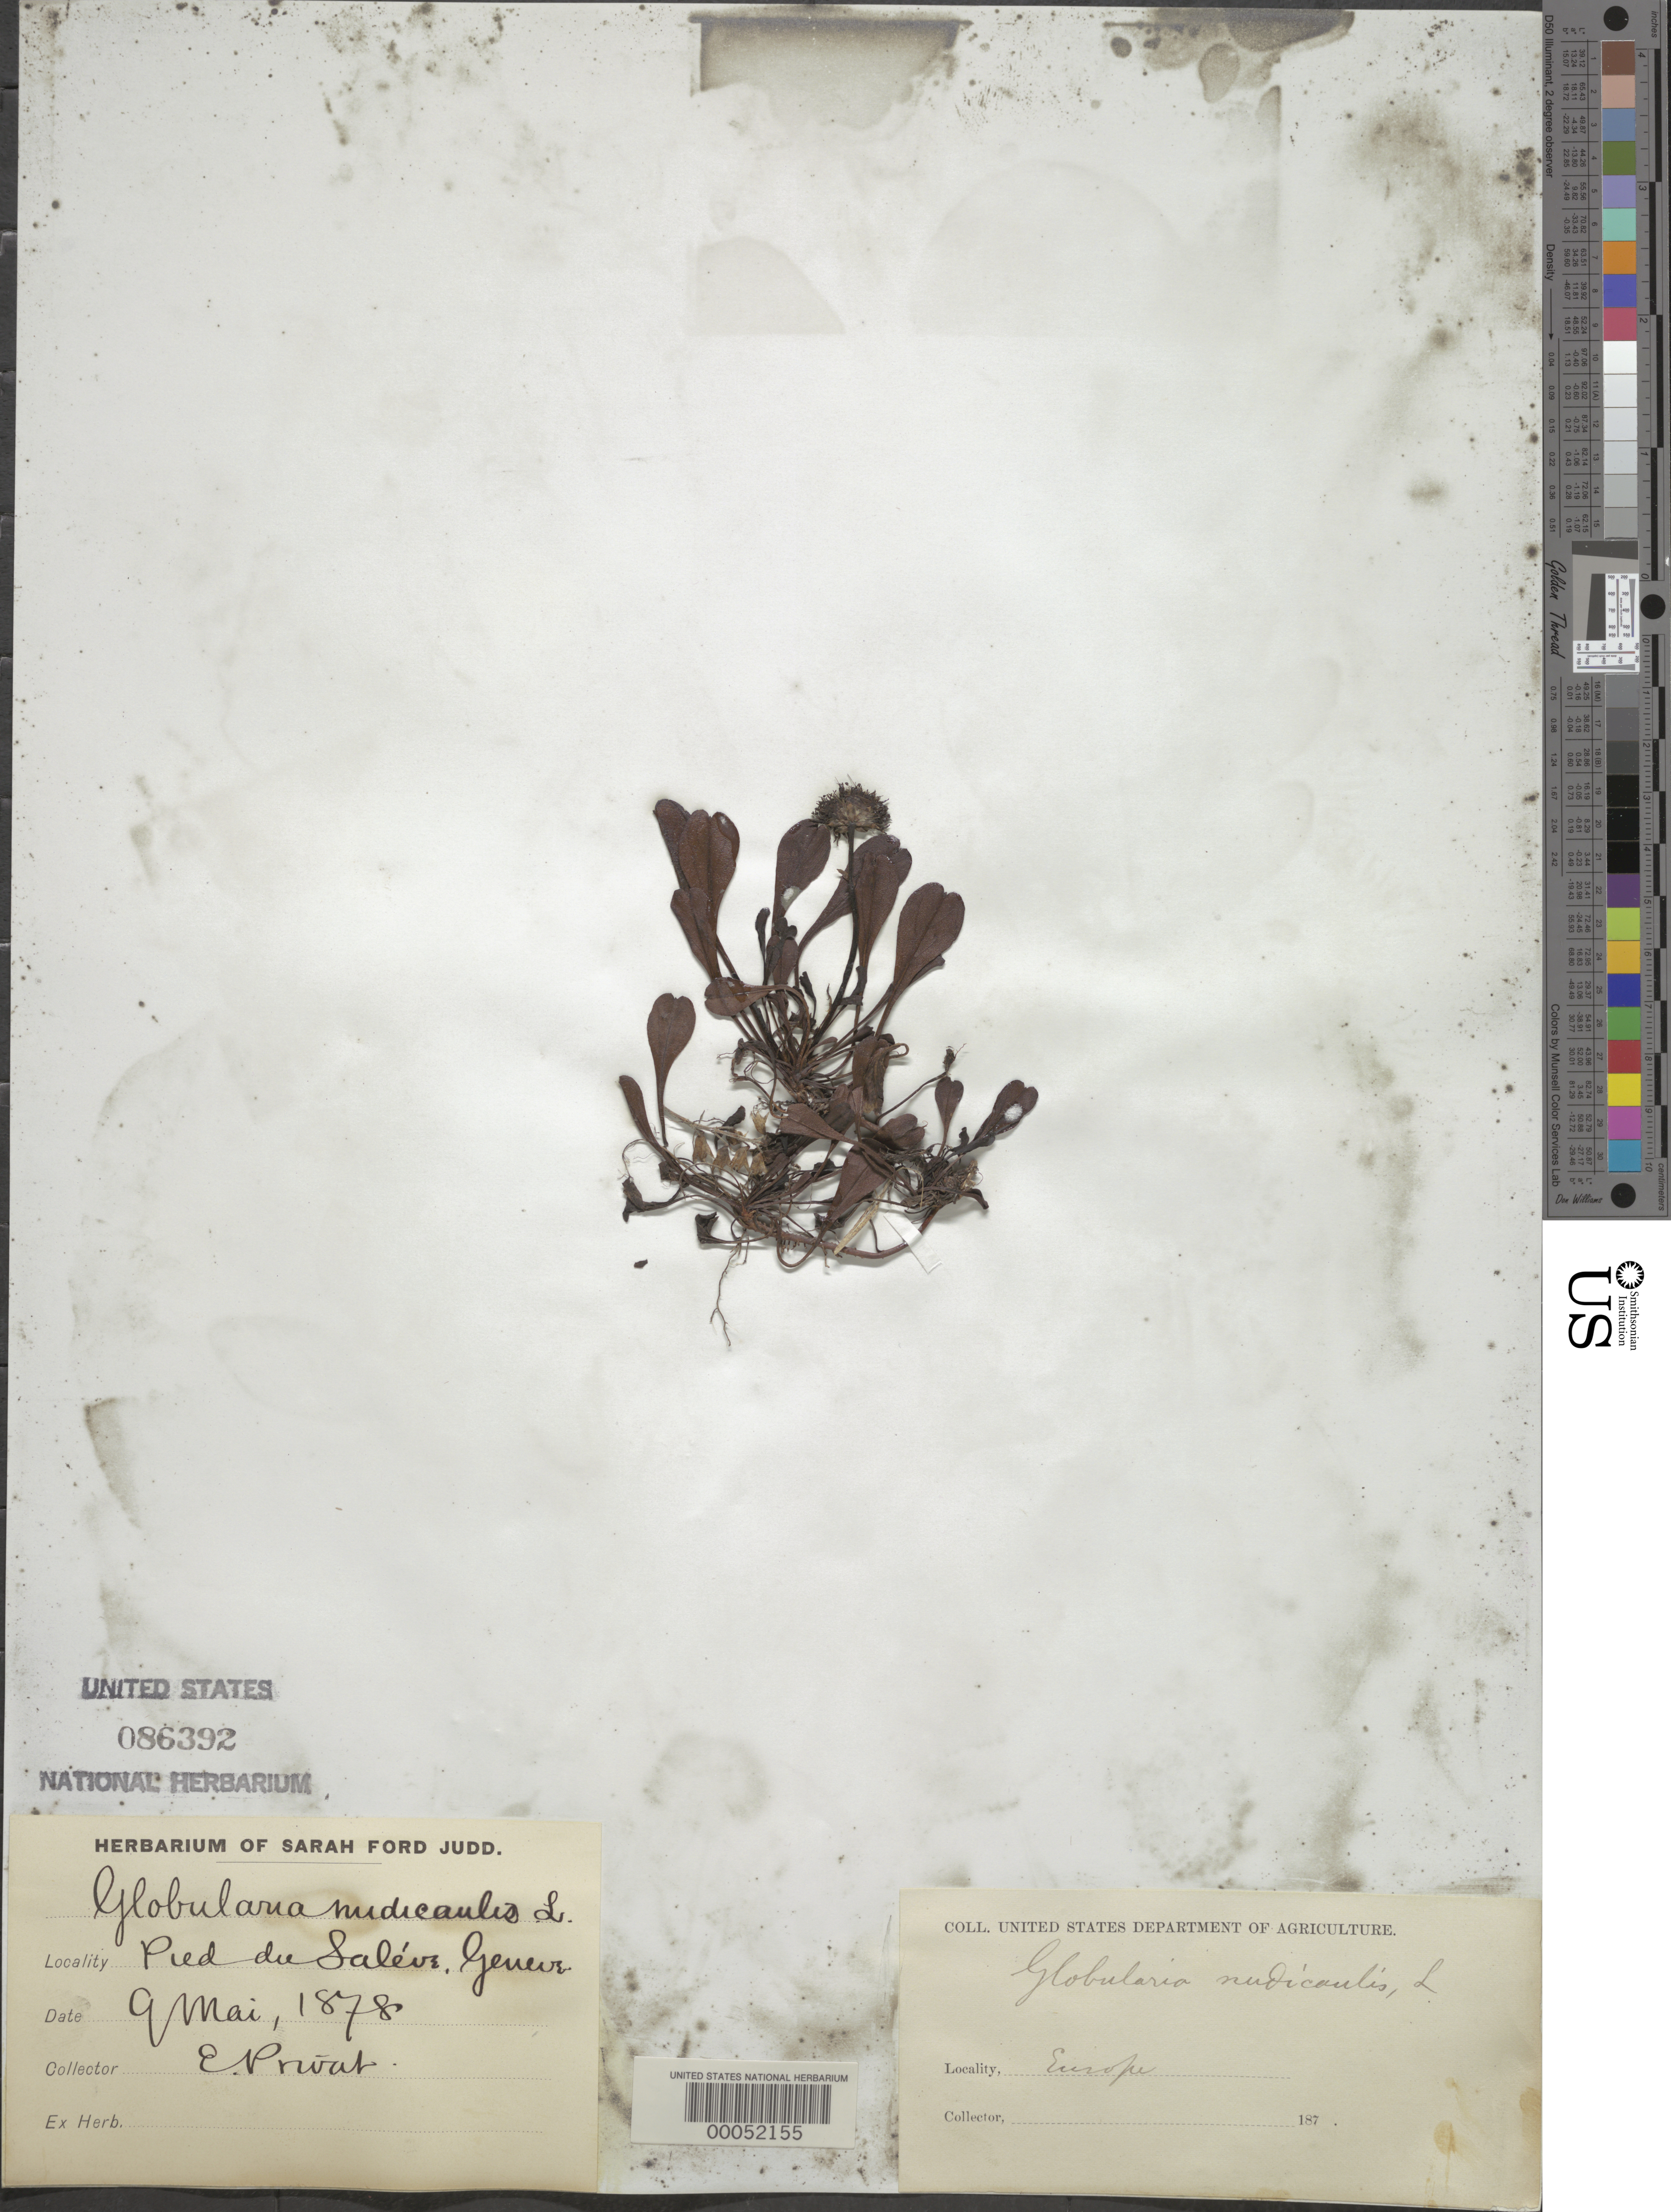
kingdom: Plantae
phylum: Tracheophyta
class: Magnoliopsida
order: Lamiales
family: Plantaginaceae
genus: Globularia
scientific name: Globularia nudicaulis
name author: L.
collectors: E. Privat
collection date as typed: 09 May 1878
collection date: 1878-05-09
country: Switzerland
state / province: Genève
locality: Pied du saleve, geneve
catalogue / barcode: US 86392